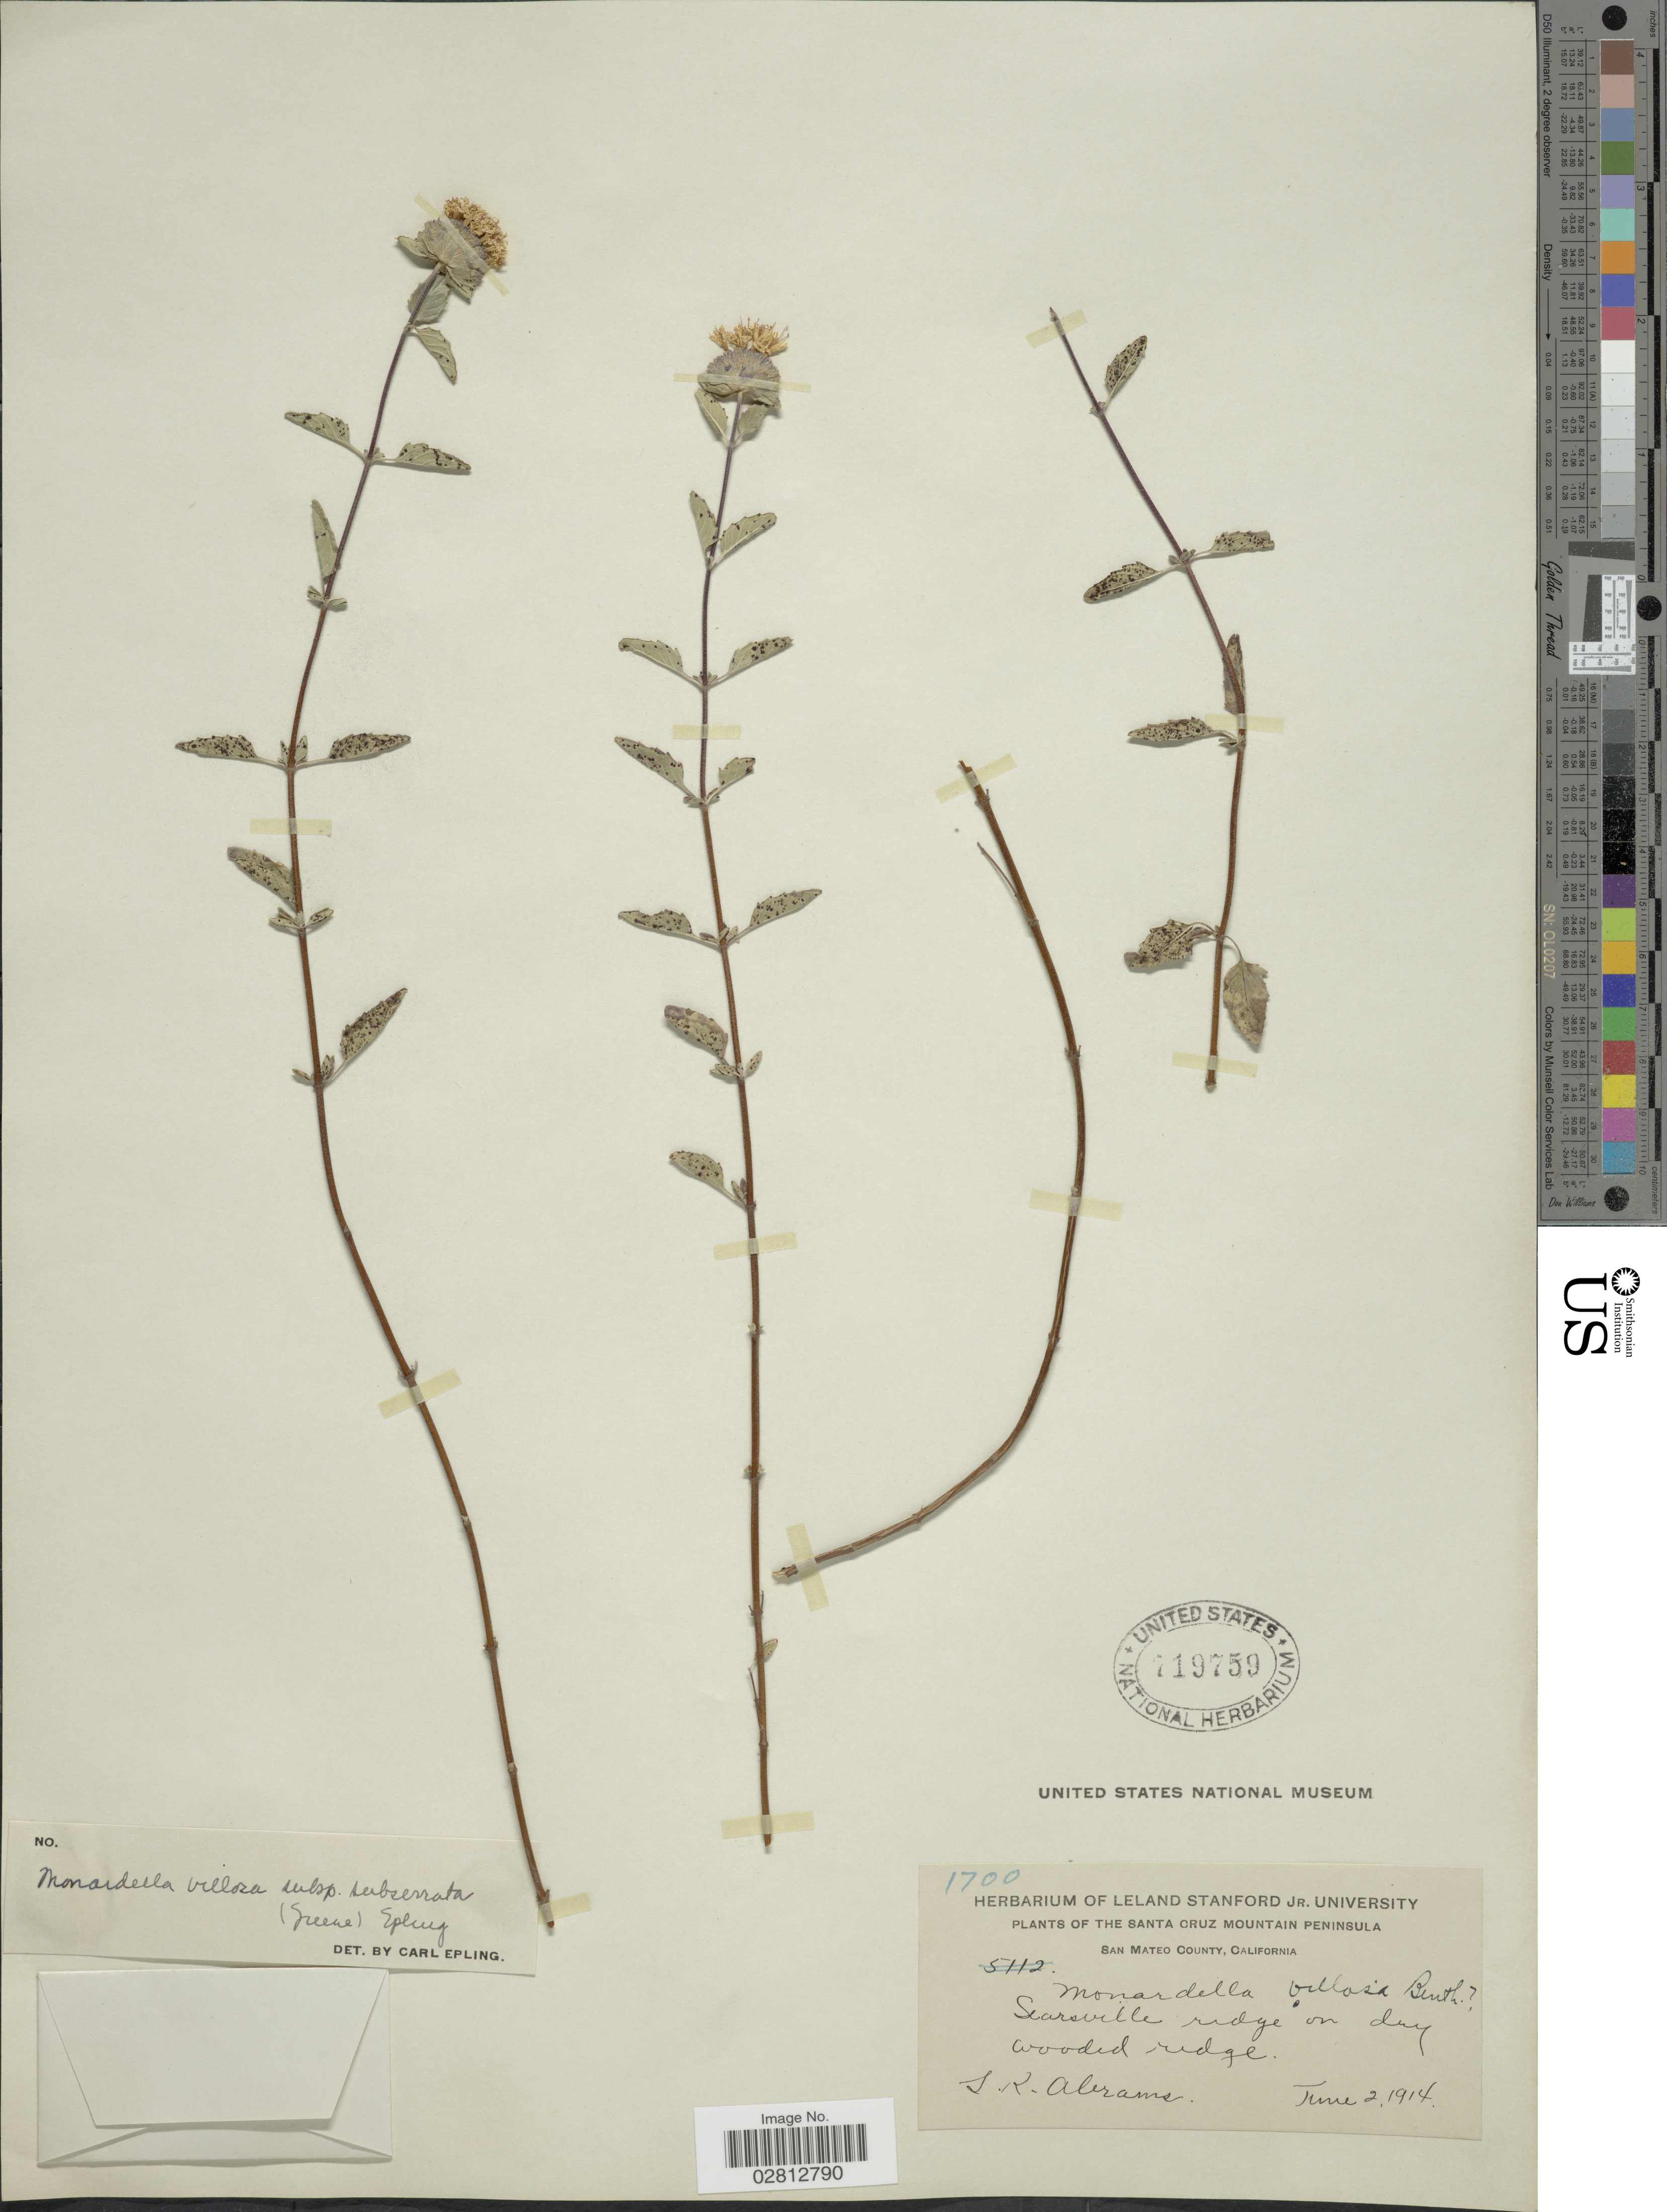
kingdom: Plantae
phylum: Tracheophyta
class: Magnoliopsida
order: Lamiales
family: Lamiaceae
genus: Monardella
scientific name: Monardella villosa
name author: Benth.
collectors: L. Abrams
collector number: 1700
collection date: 1914-06-02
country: United States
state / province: California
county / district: San Mateo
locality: Santa Cruz Mountain Peninsula. San Mateo County. Scarsville ridge on dry wooded ridge.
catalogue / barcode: US 719759